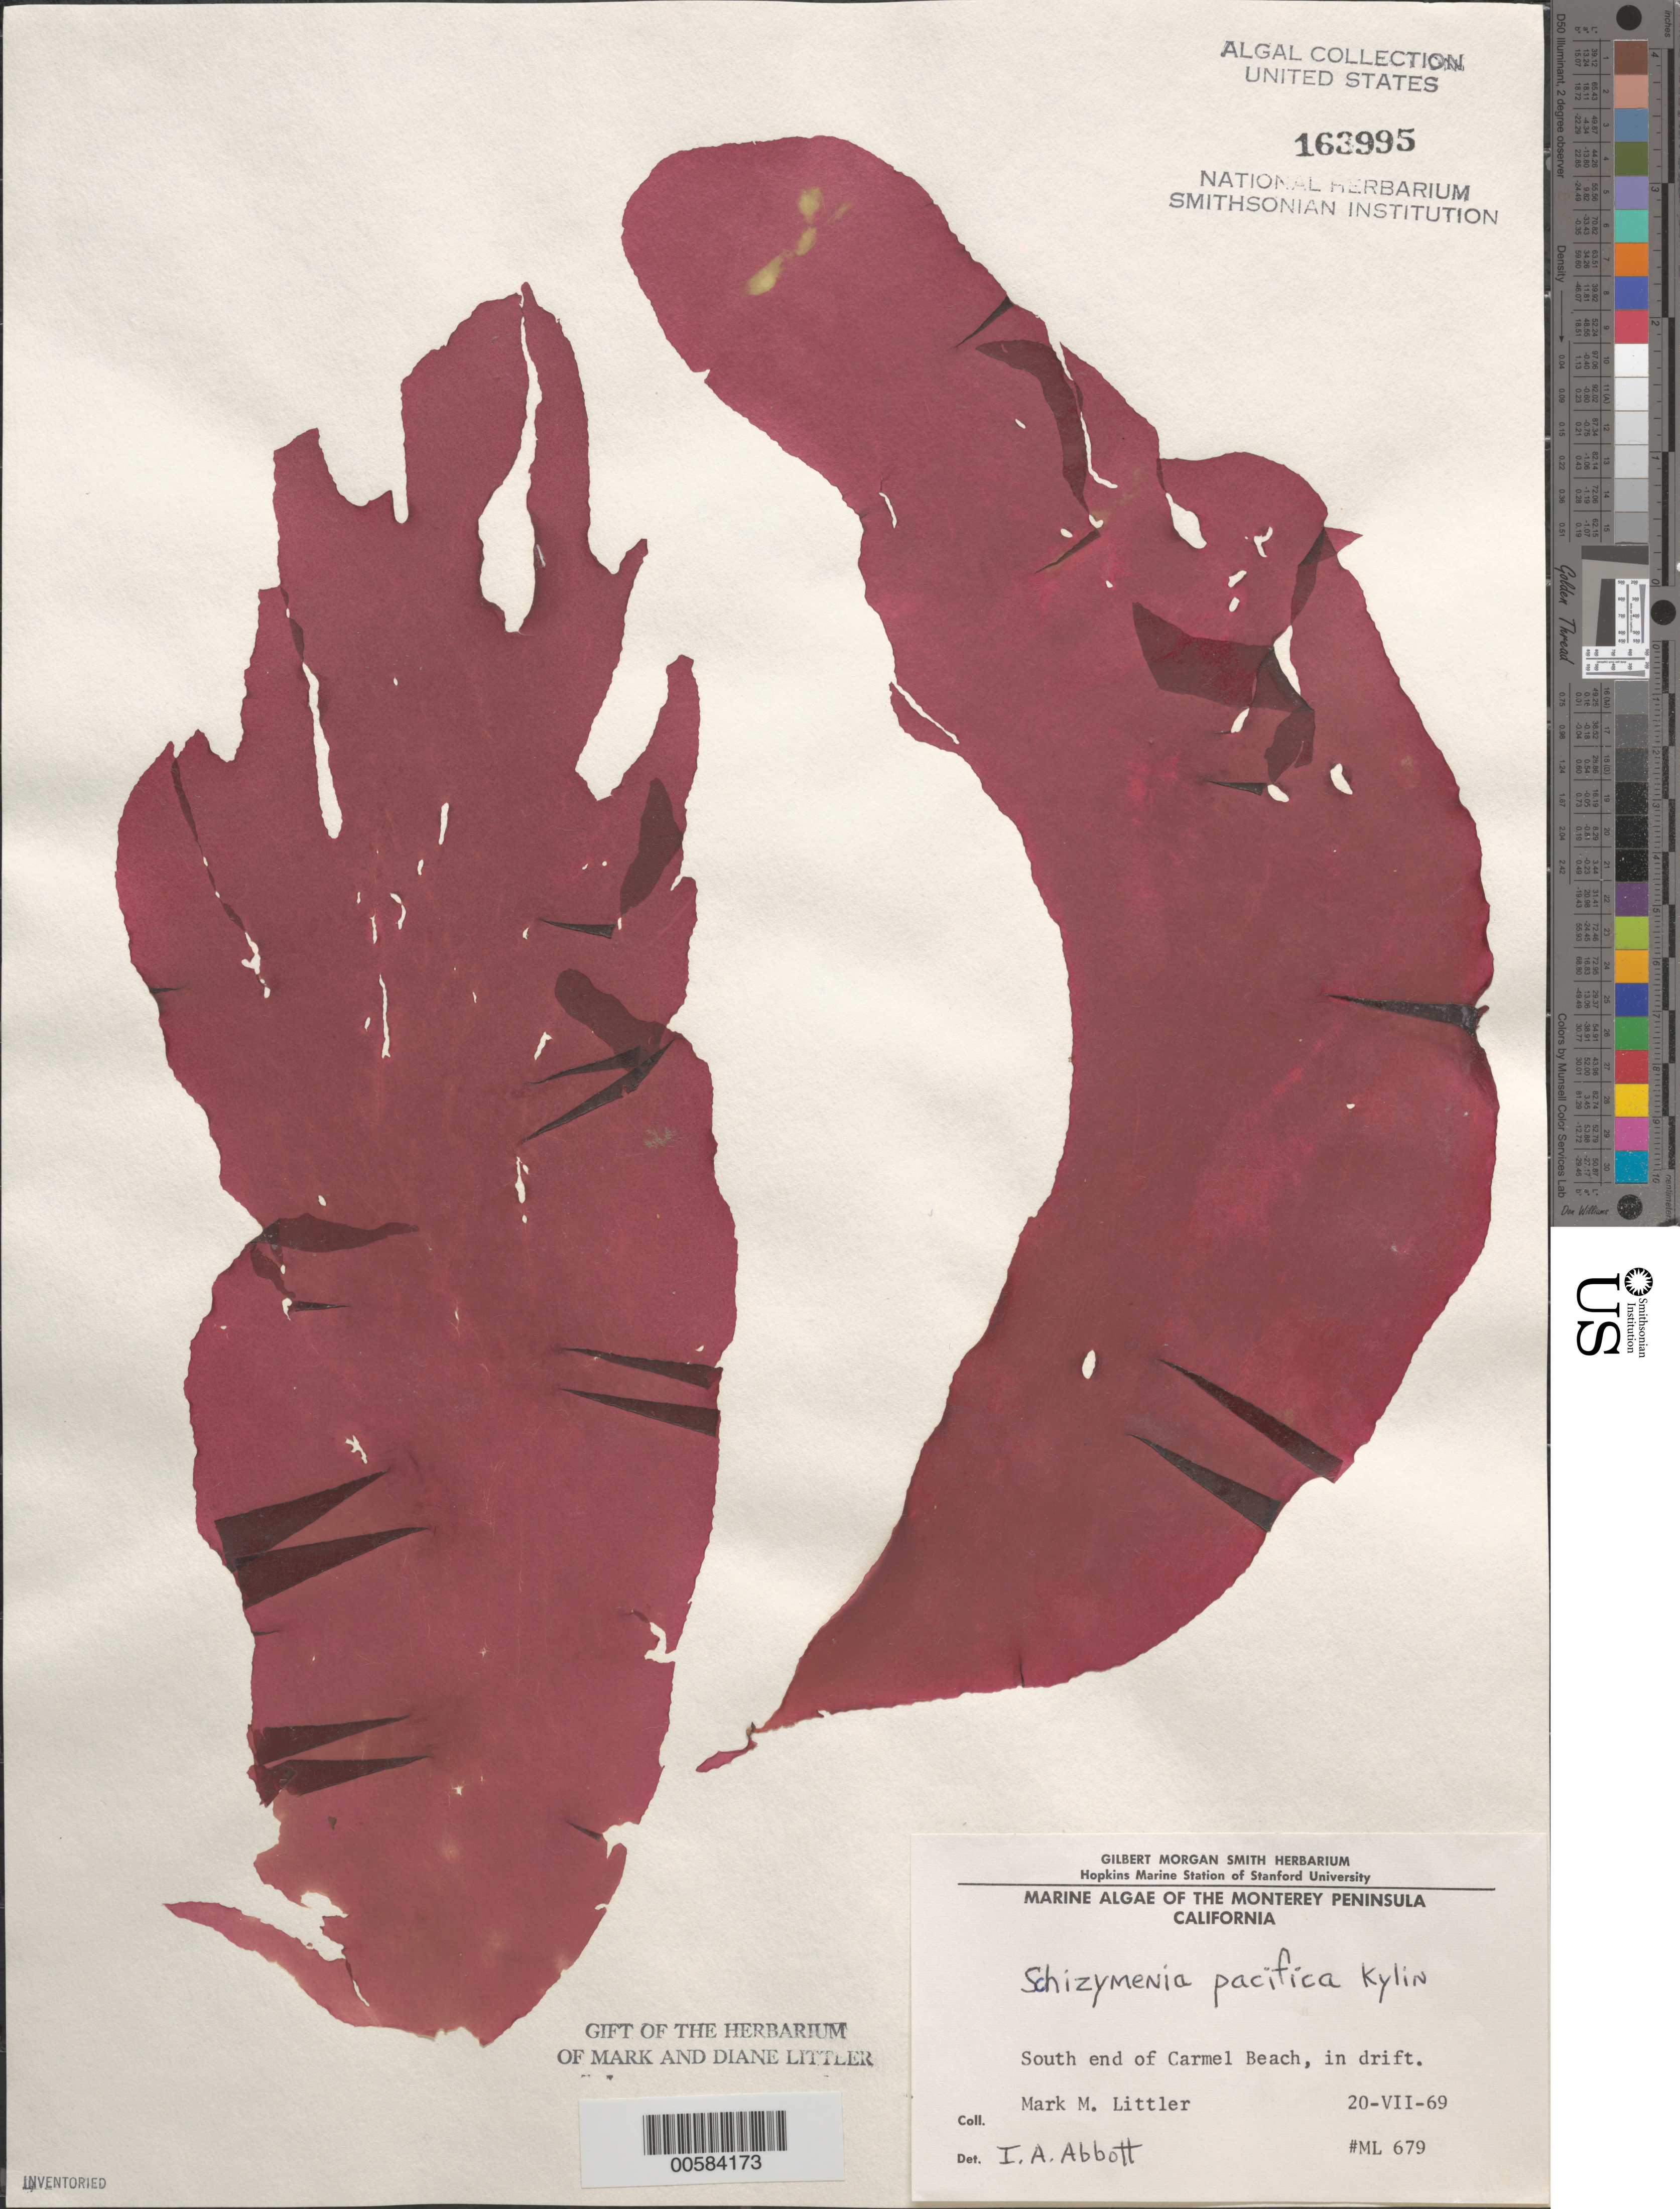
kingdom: Plantae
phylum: Rhodophyta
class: Florideophyceae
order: Nemastomatales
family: Schizymeniaceae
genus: Schizymenia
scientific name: Schizymenia pacifica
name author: (Kylin) Kylin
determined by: Abbott, Isabella A.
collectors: M. M. Littler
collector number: ML 679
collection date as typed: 20 Jul 1969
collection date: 1969-07-20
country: United States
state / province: California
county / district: Monterey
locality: Carmel Beach, south end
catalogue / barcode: US 163995